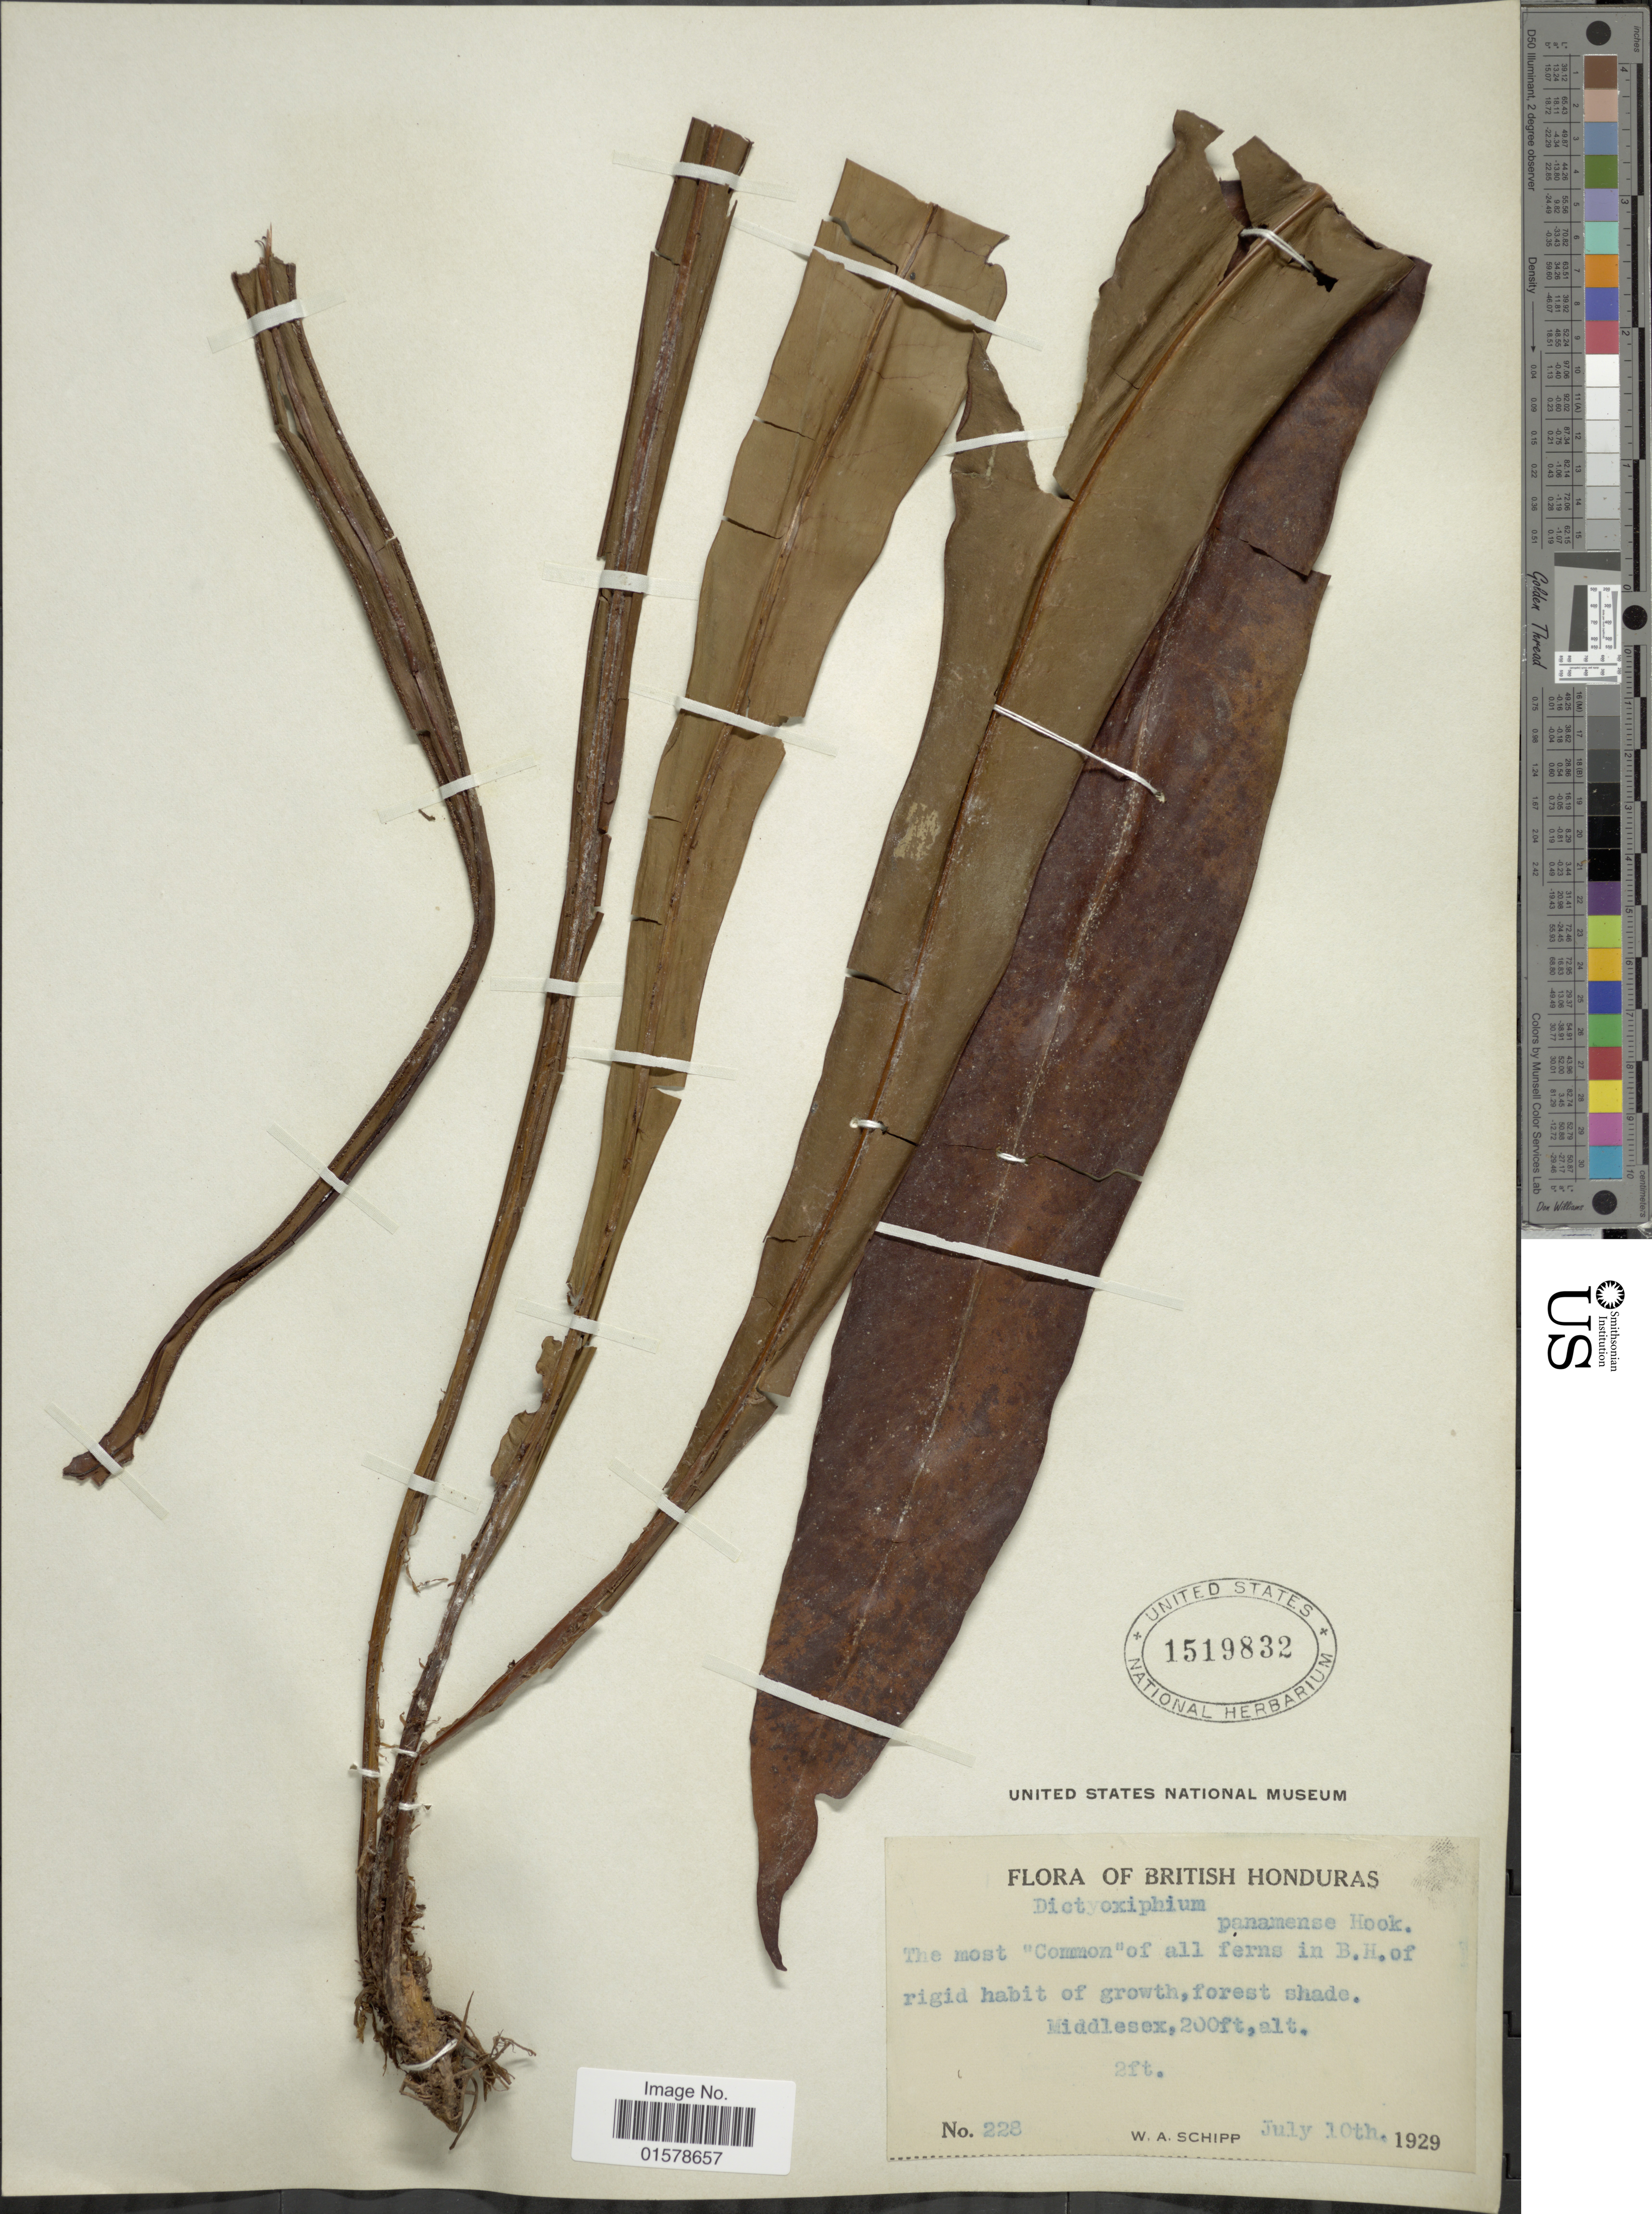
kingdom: Plantae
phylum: Tracheophyta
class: Polypodiopsida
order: Polypodiales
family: Tectariaceae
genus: Tectaria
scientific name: Tectaria panamensis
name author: (Hook.) R.M. Tryon & A.F. Tryon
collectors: W. Schipp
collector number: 228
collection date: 1929-07-10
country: Belize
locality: Forest shade Middlesex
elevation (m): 61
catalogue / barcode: US 1519832